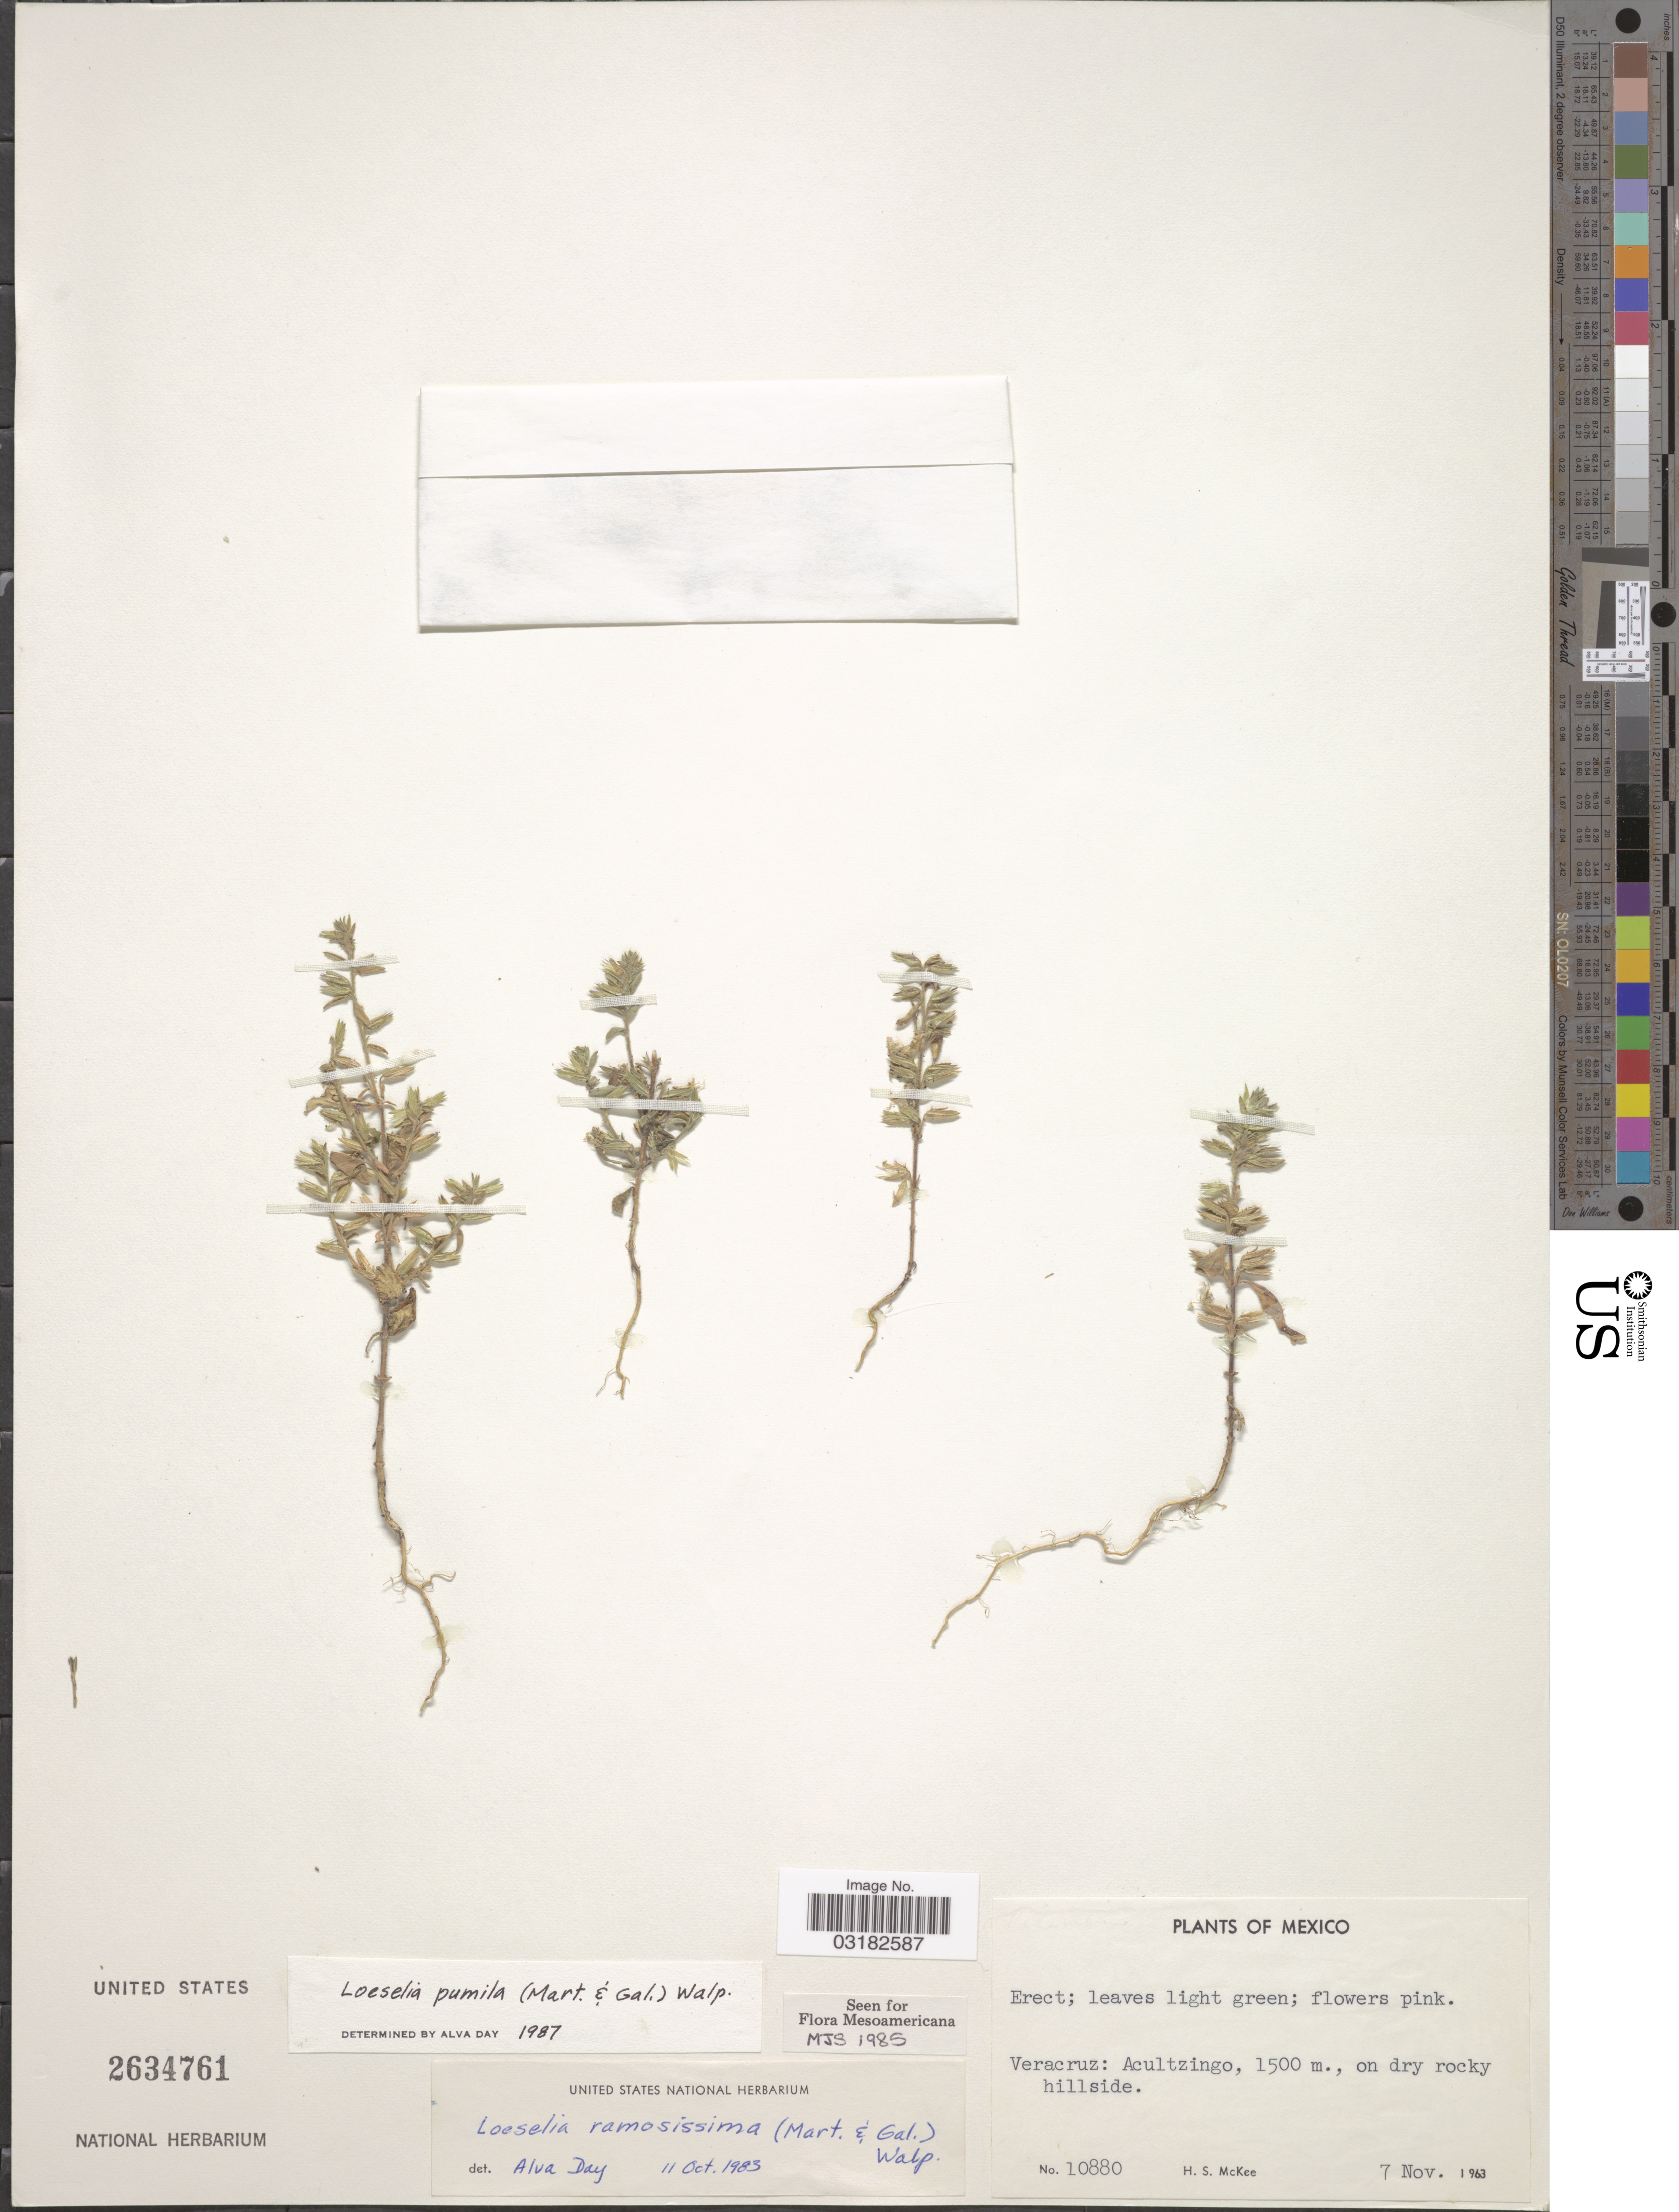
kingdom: Plantae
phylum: Tracheophyta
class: Magnoliopsida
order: Ericales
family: Polemoniaceae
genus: Loeselia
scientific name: Loeselia pumila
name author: (M. Martens & Galeotti) Walp.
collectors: H. S. McKee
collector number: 10880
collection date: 1963-11-07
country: Mexico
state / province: Veracruz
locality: Veracruz: Acultzingo. On dry rocky hillside.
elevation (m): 1500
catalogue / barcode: US 2634761